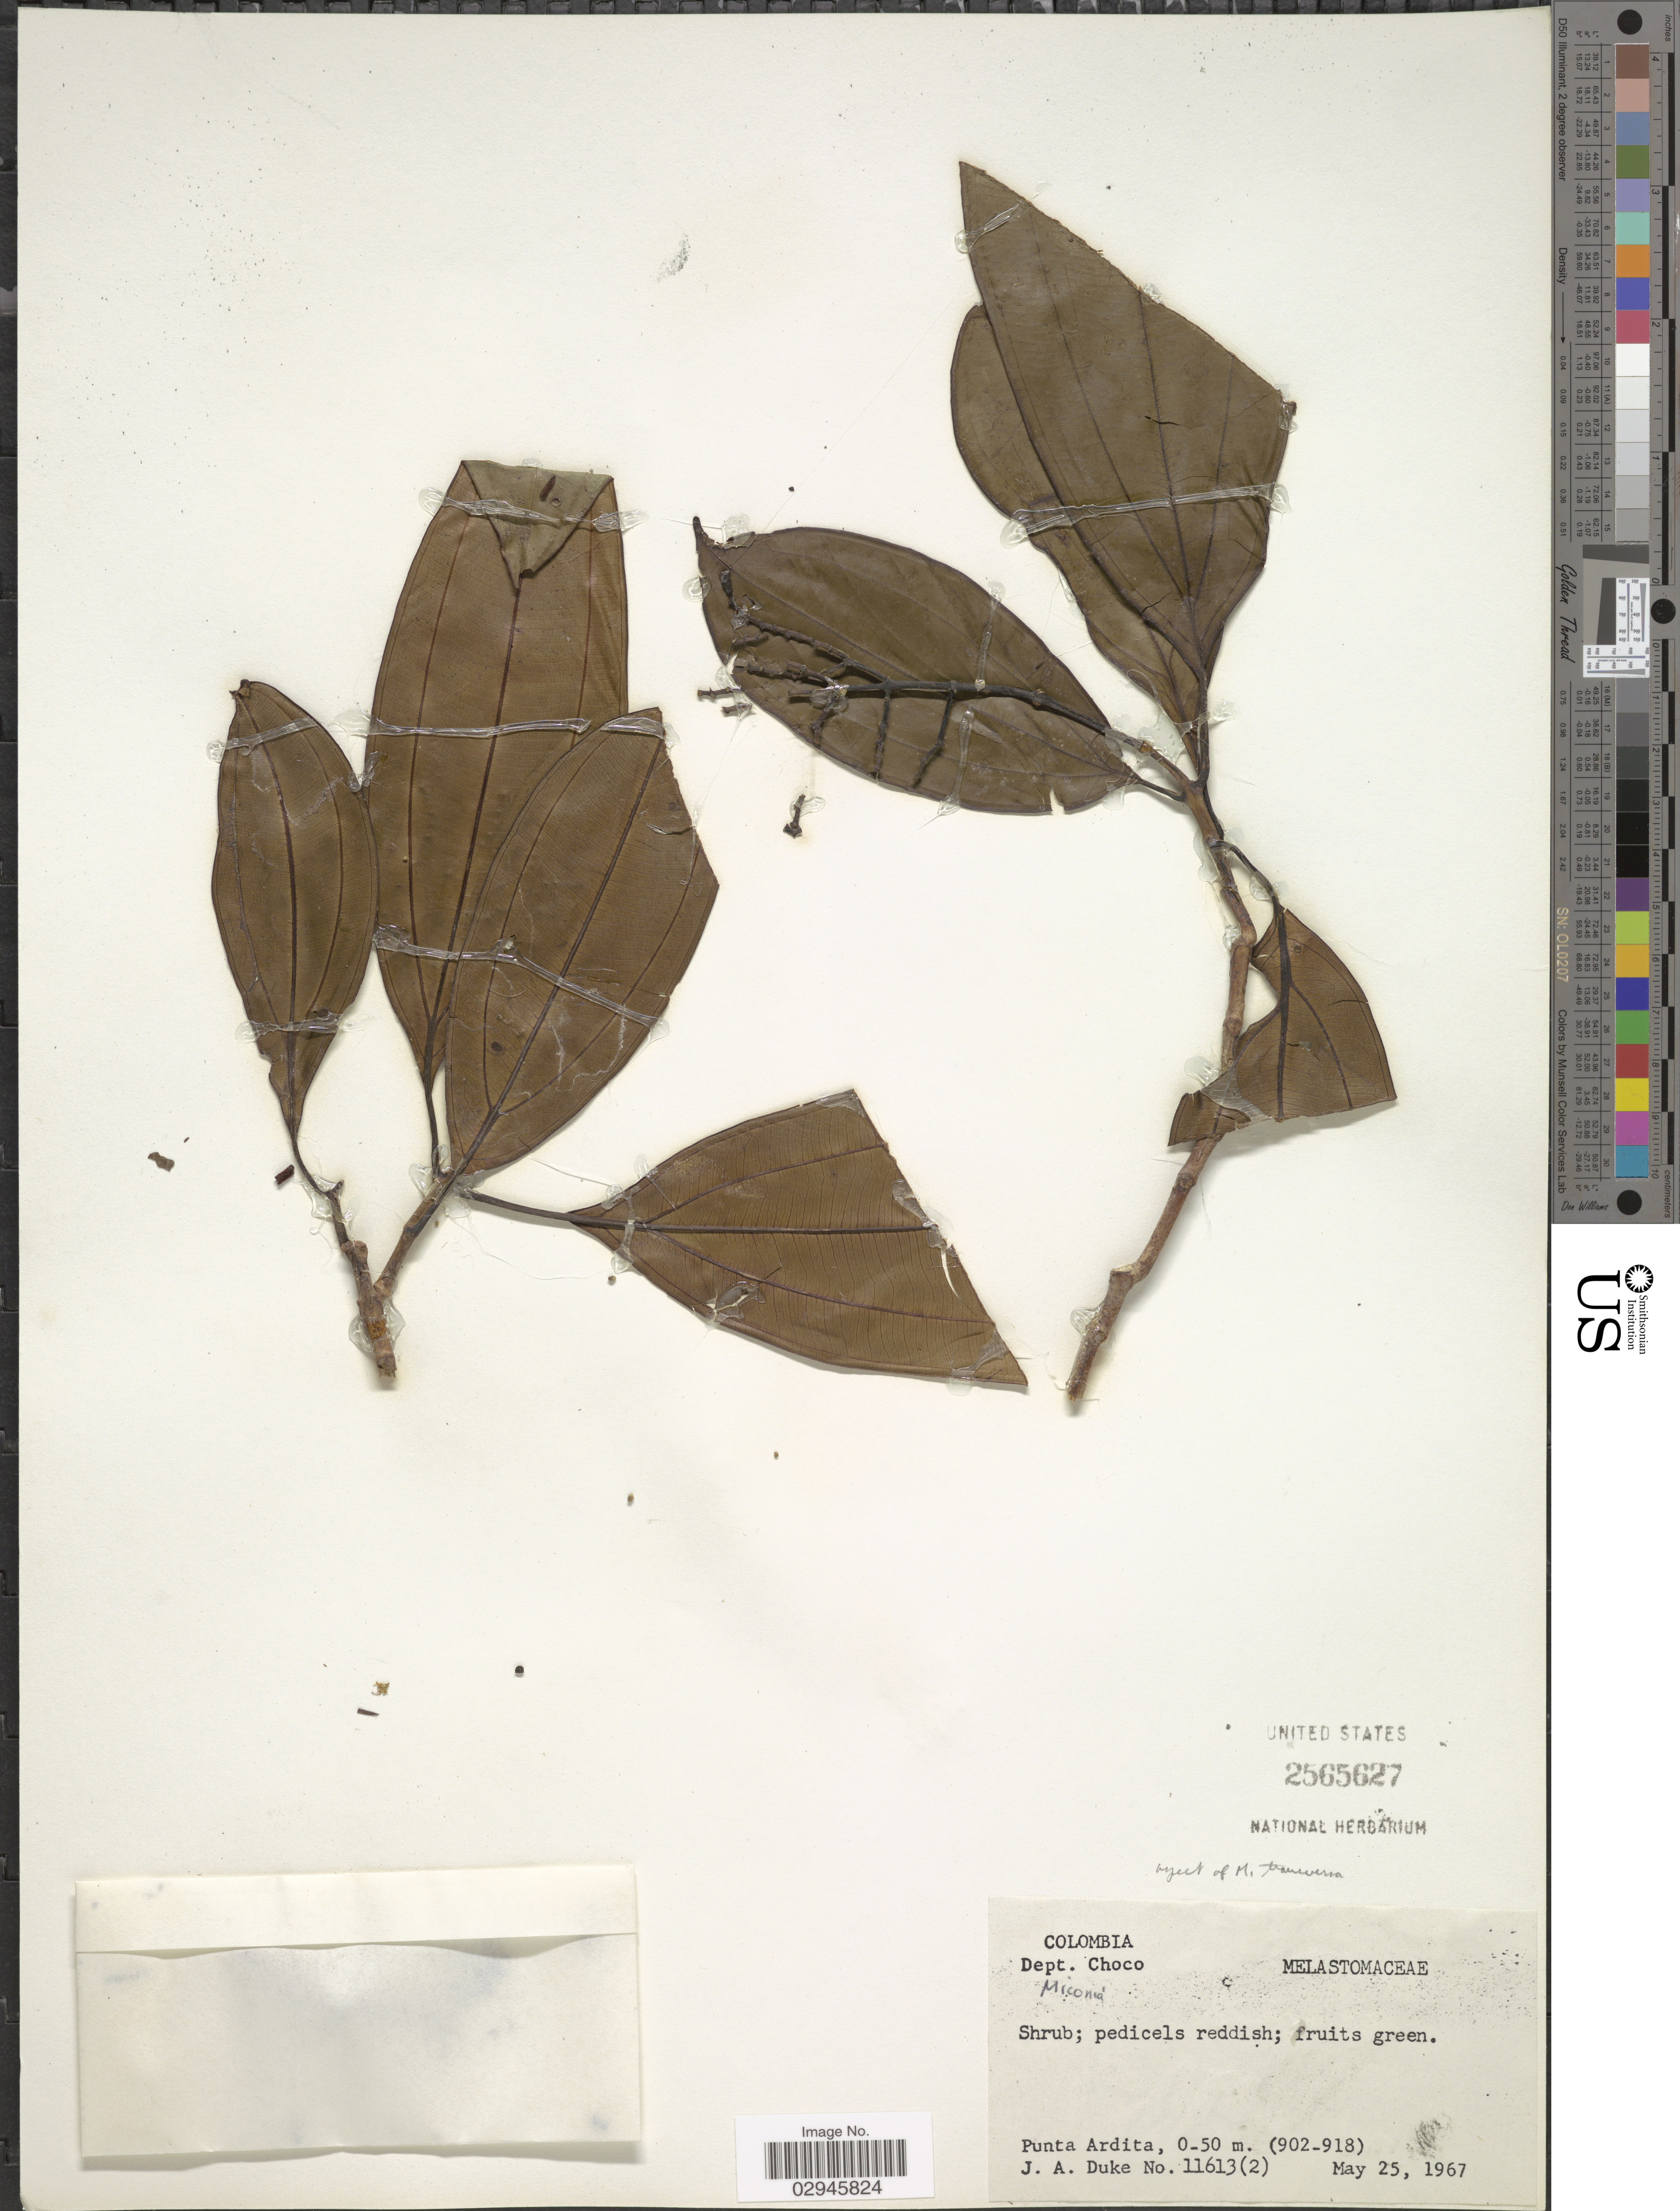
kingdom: Plantae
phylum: Tracheophyta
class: Magnoliopsida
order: Myrtales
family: Melastomataceae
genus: Miconia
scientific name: Miconia sp.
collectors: J. A. Duke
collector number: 11613(2)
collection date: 1967-05-25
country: Colombia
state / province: Chocó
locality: Dept. Chocó. Punta Ardita, (902_918).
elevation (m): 0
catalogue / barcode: US 2565627